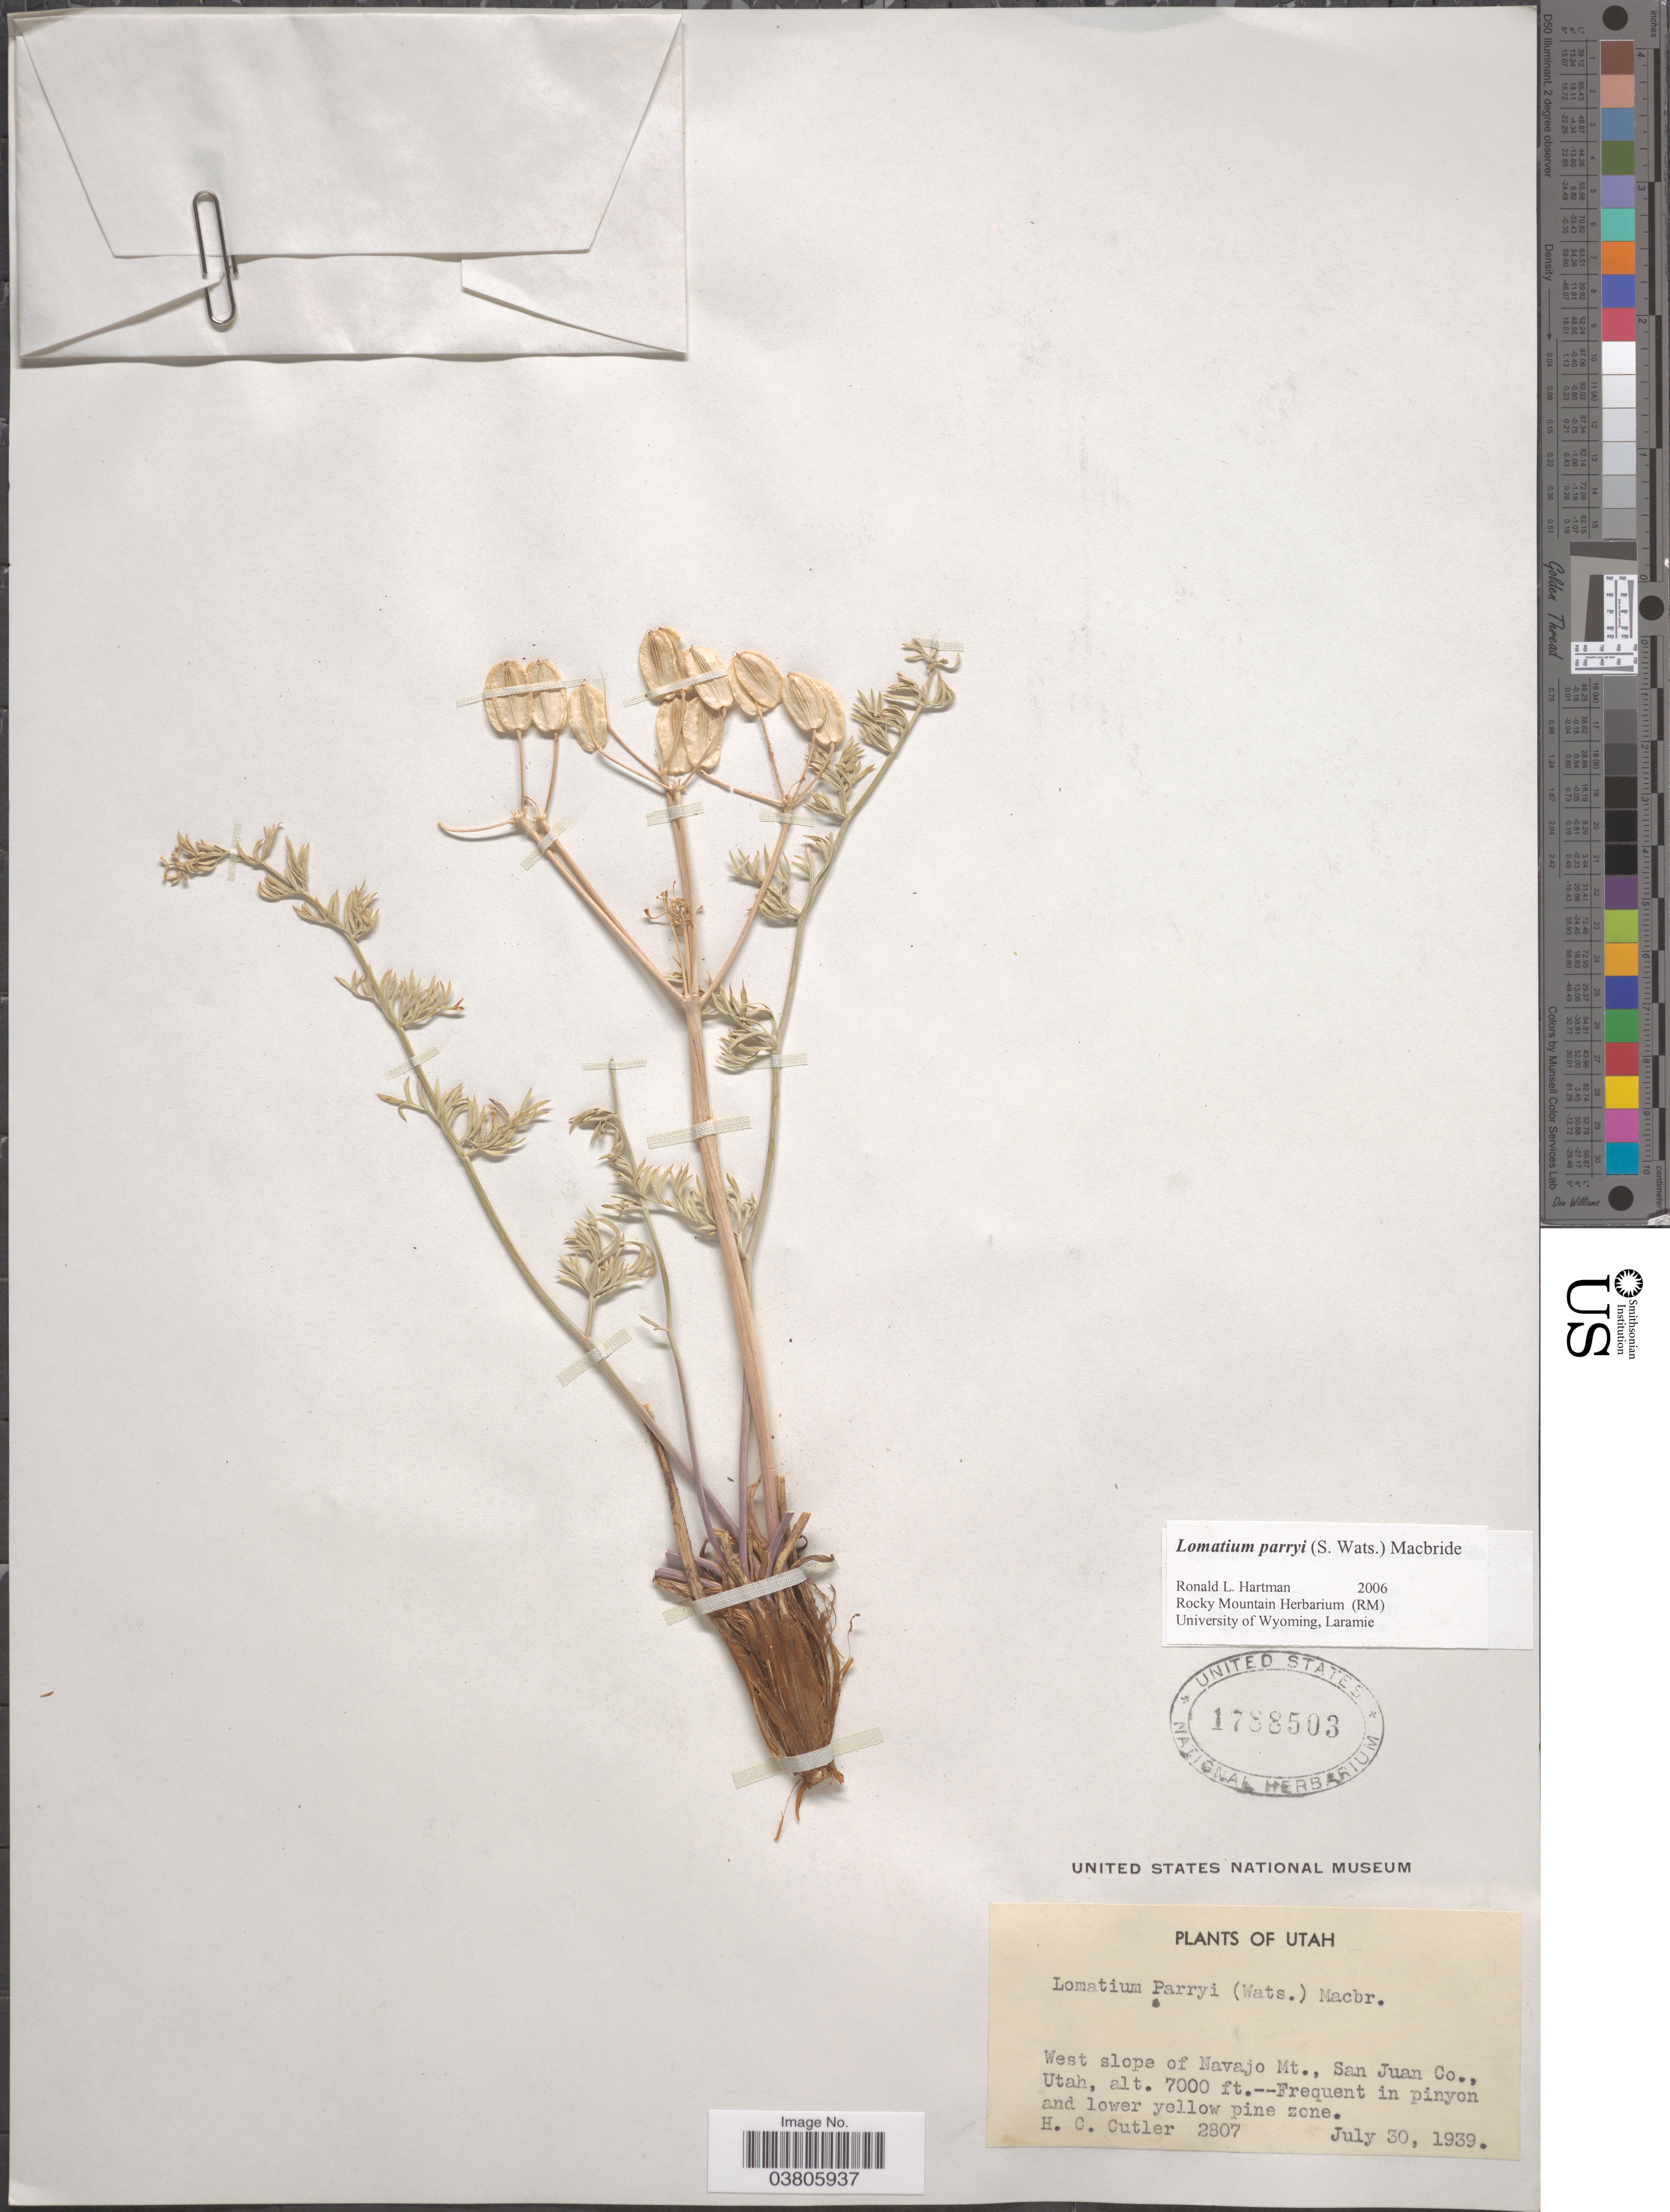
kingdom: Plantae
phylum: Tracheophyta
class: Magnoliopsida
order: Apiales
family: Apiaceae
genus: Lomatium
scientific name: Lomatium parryi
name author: (S. Watson) J.F. Macbr.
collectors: H. C. Cutler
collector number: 2807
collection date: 1939-07-30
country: United States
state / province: Utah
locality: West slope of Navajo Mt., San Juan Co.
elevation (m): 2134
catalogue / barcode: US 1788503